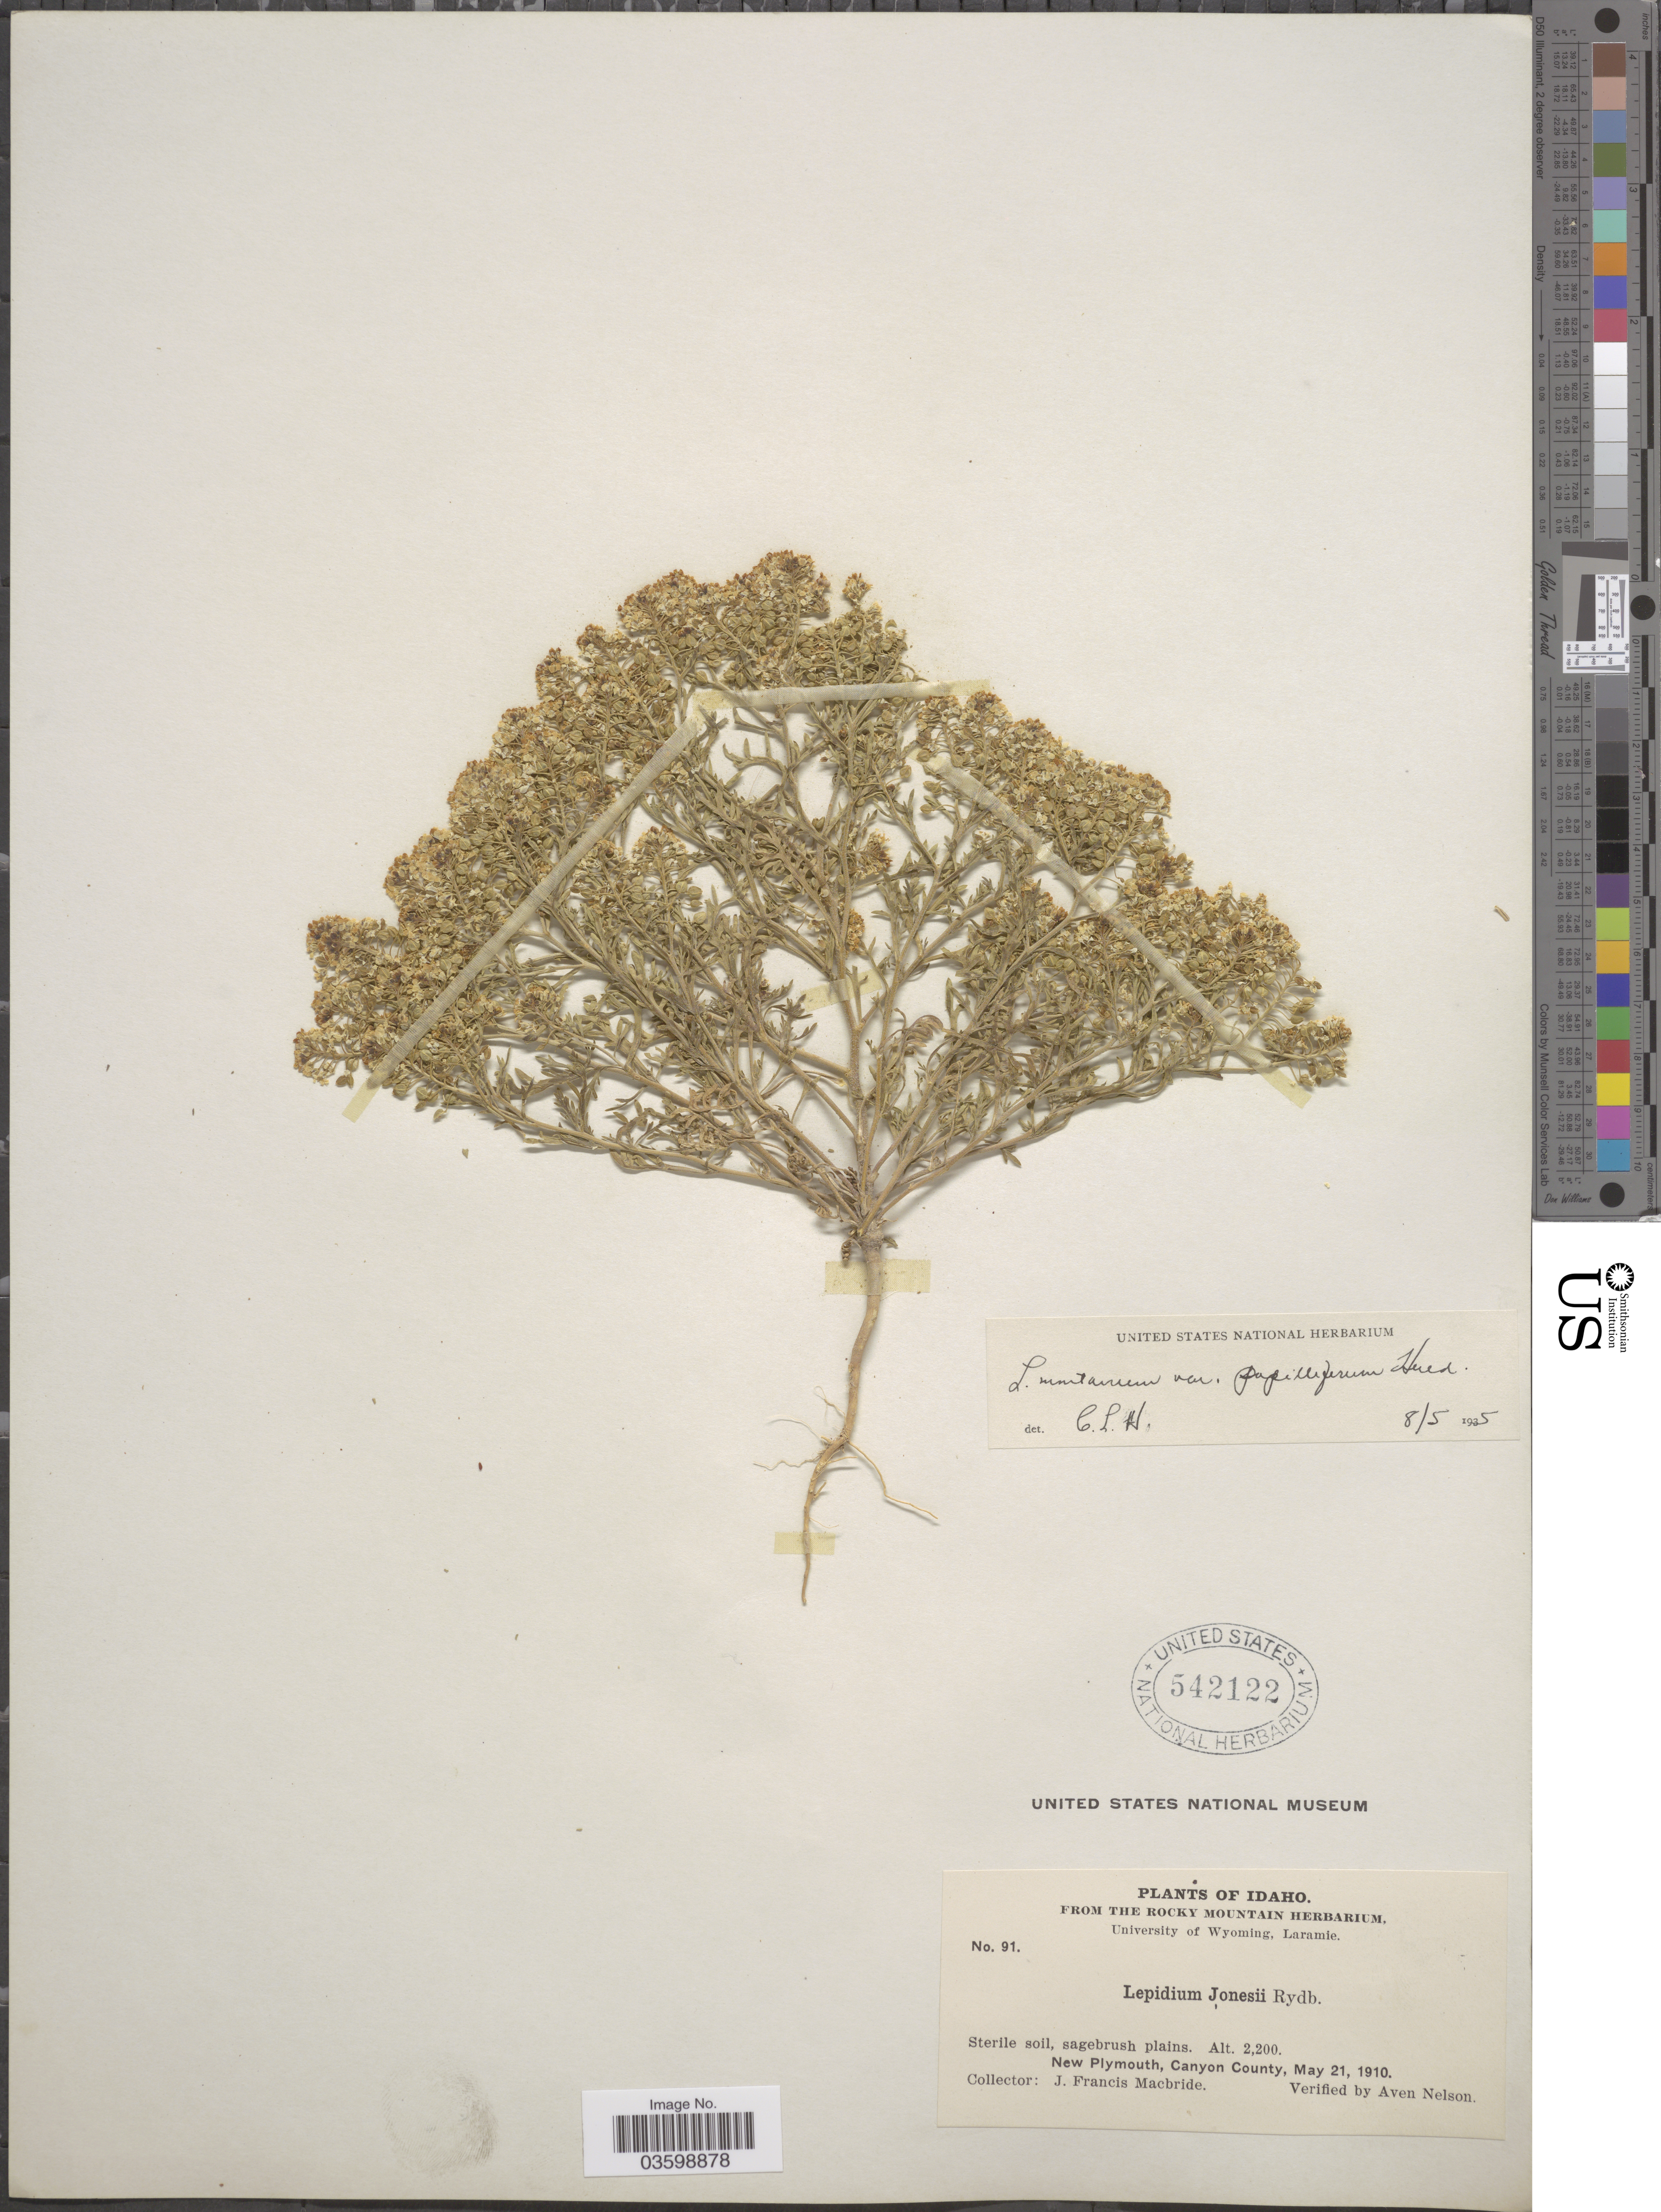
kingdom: Plantae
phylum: Tracheophyta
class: Magnoliopsida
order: Brassicales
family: Brassicaceae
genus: Lepidium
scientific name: Lepidium papilliferum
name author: (L.F. Hend.) A. Nelson & J.F. Macbr.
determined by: Al-Shehbaz, I. A., (MO), Missouri Botanical Garden (UNITED STATES)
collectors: J. F. Macbride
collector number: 91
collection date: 1910-05-21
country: United States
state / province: Idaho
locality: New Plymouth, Canyon County.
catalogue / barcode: US 542122